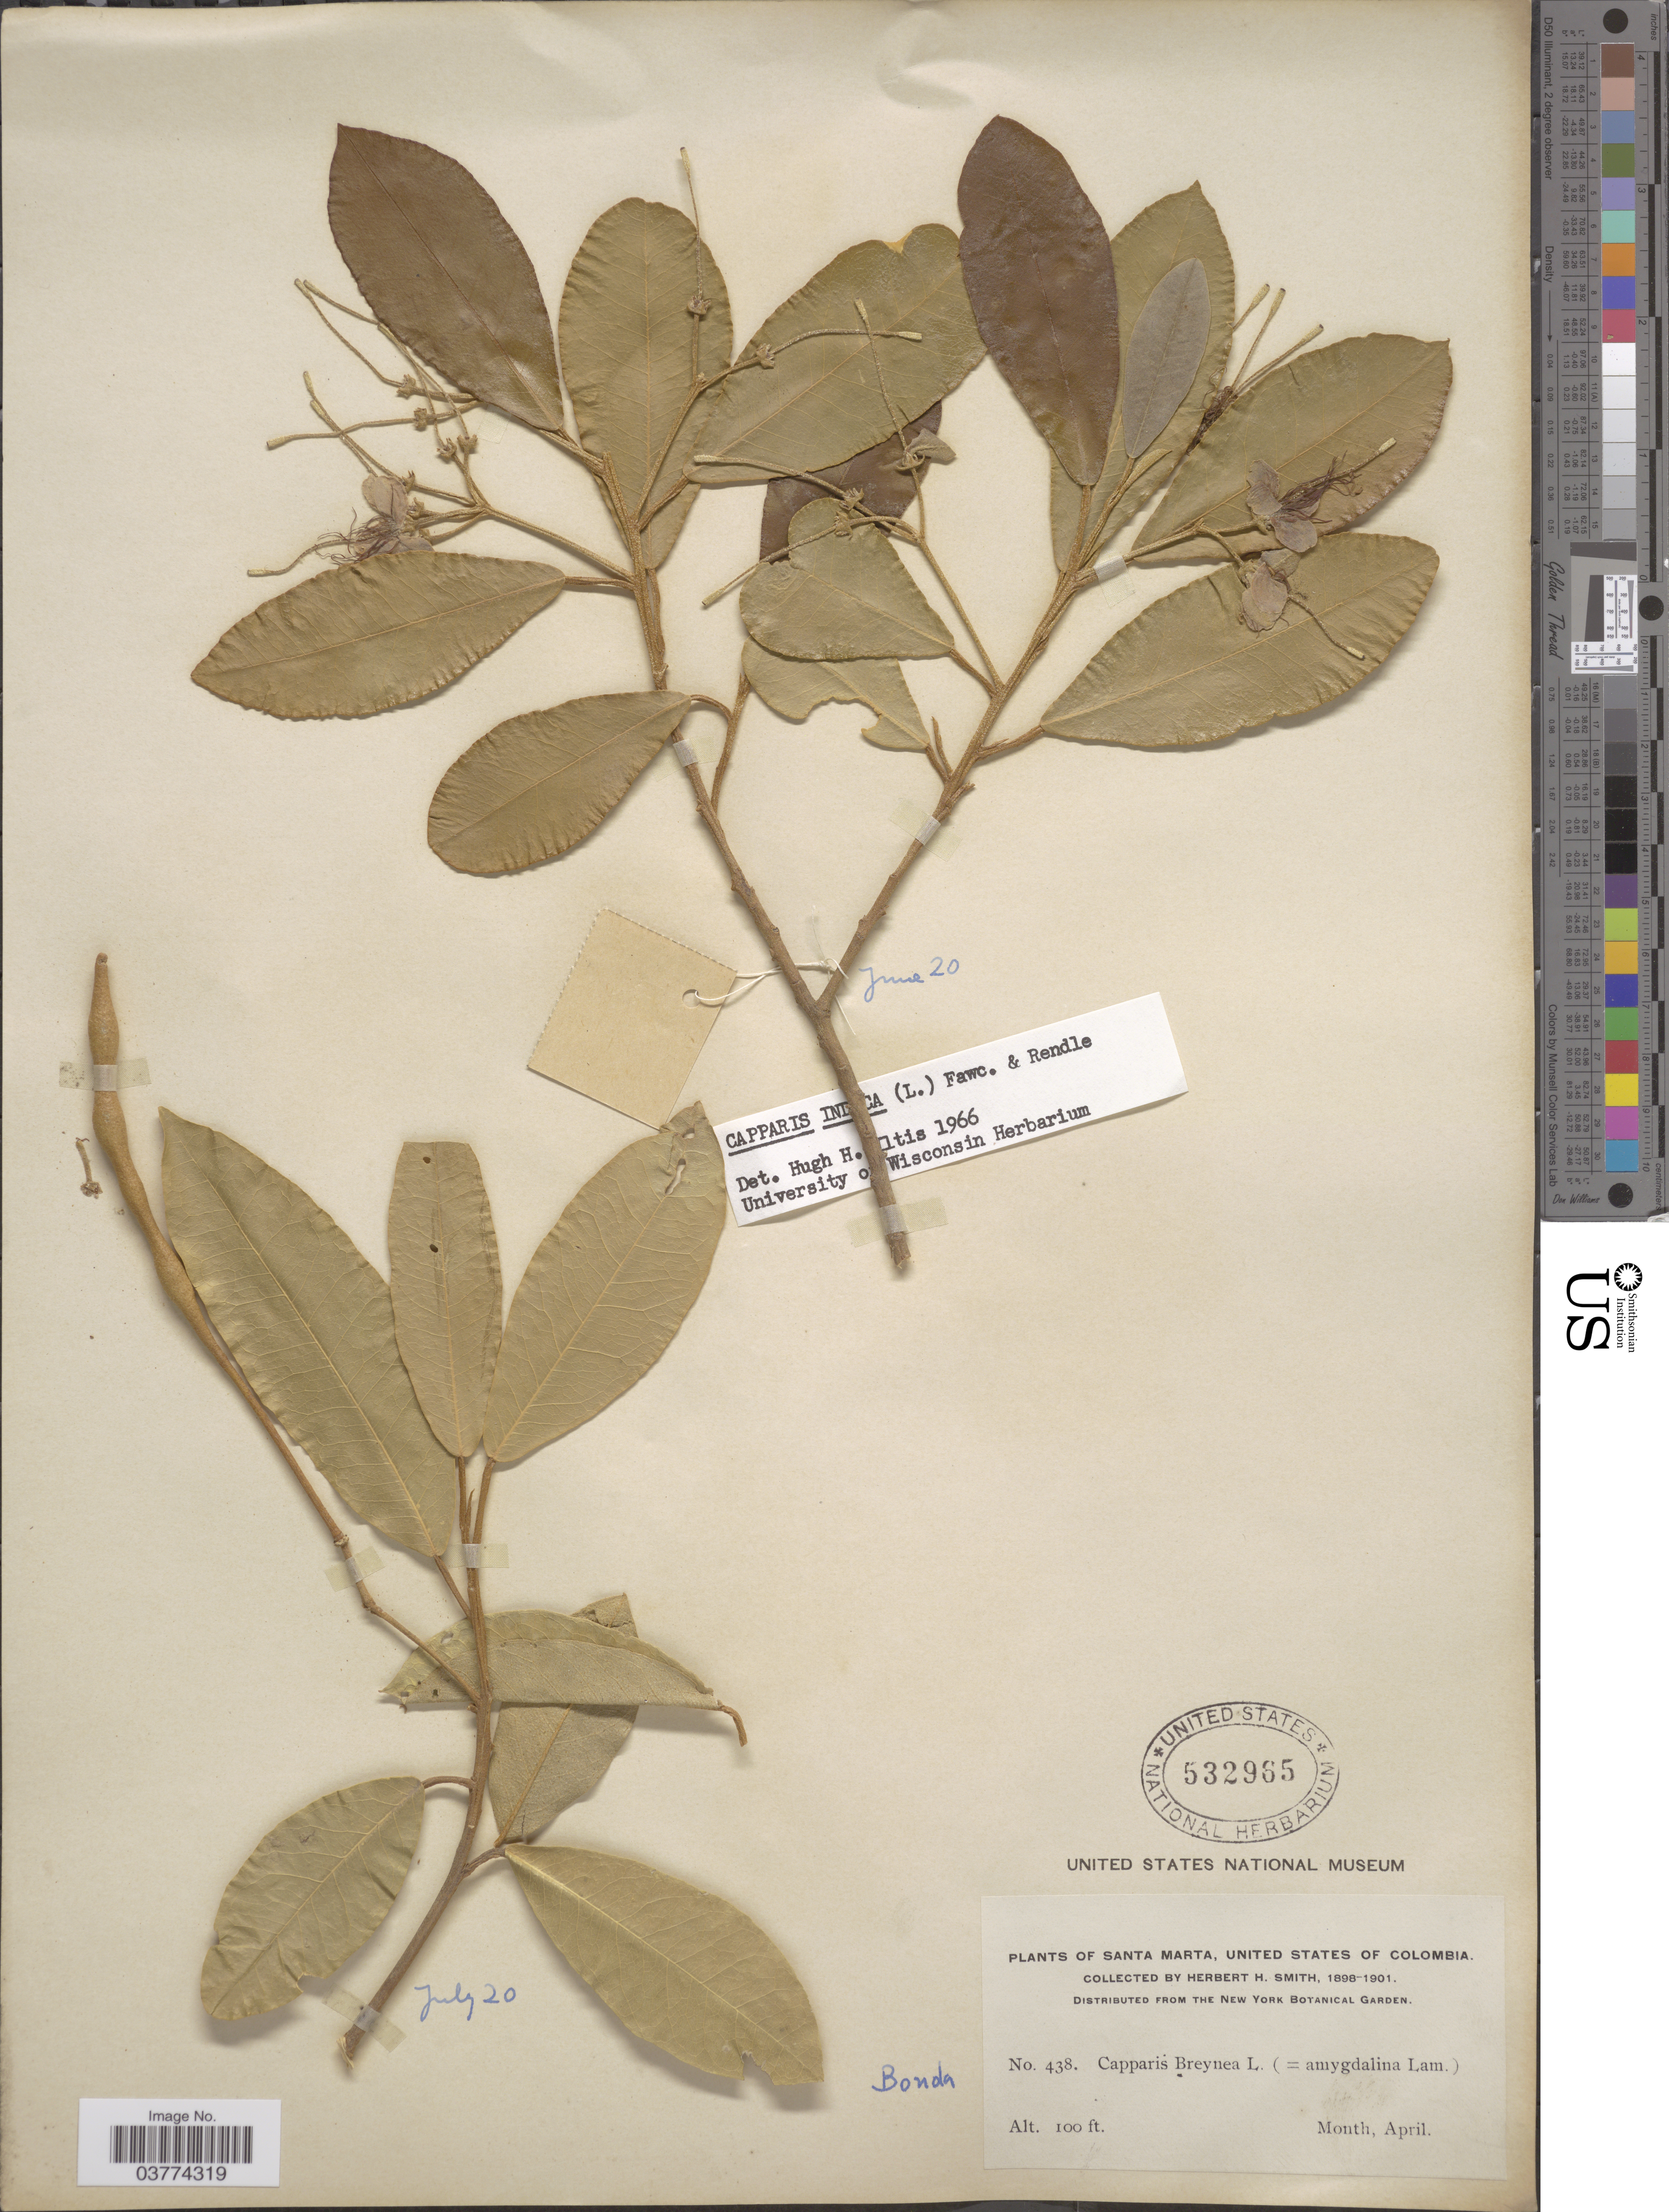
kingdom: Plantae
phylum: Tracheophyta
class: Magnoliopsida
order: Brassicales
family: Capparaceae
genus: Quadrella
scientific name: Quadrella indica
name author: (L.) Iltis & Cornejo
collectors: Herbert H. Smith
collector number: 438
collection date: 1898-04/1901-04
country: Colombia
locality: Santa Marta, United States of Colombia. Bonda.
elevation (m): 30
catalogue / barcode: US 532965